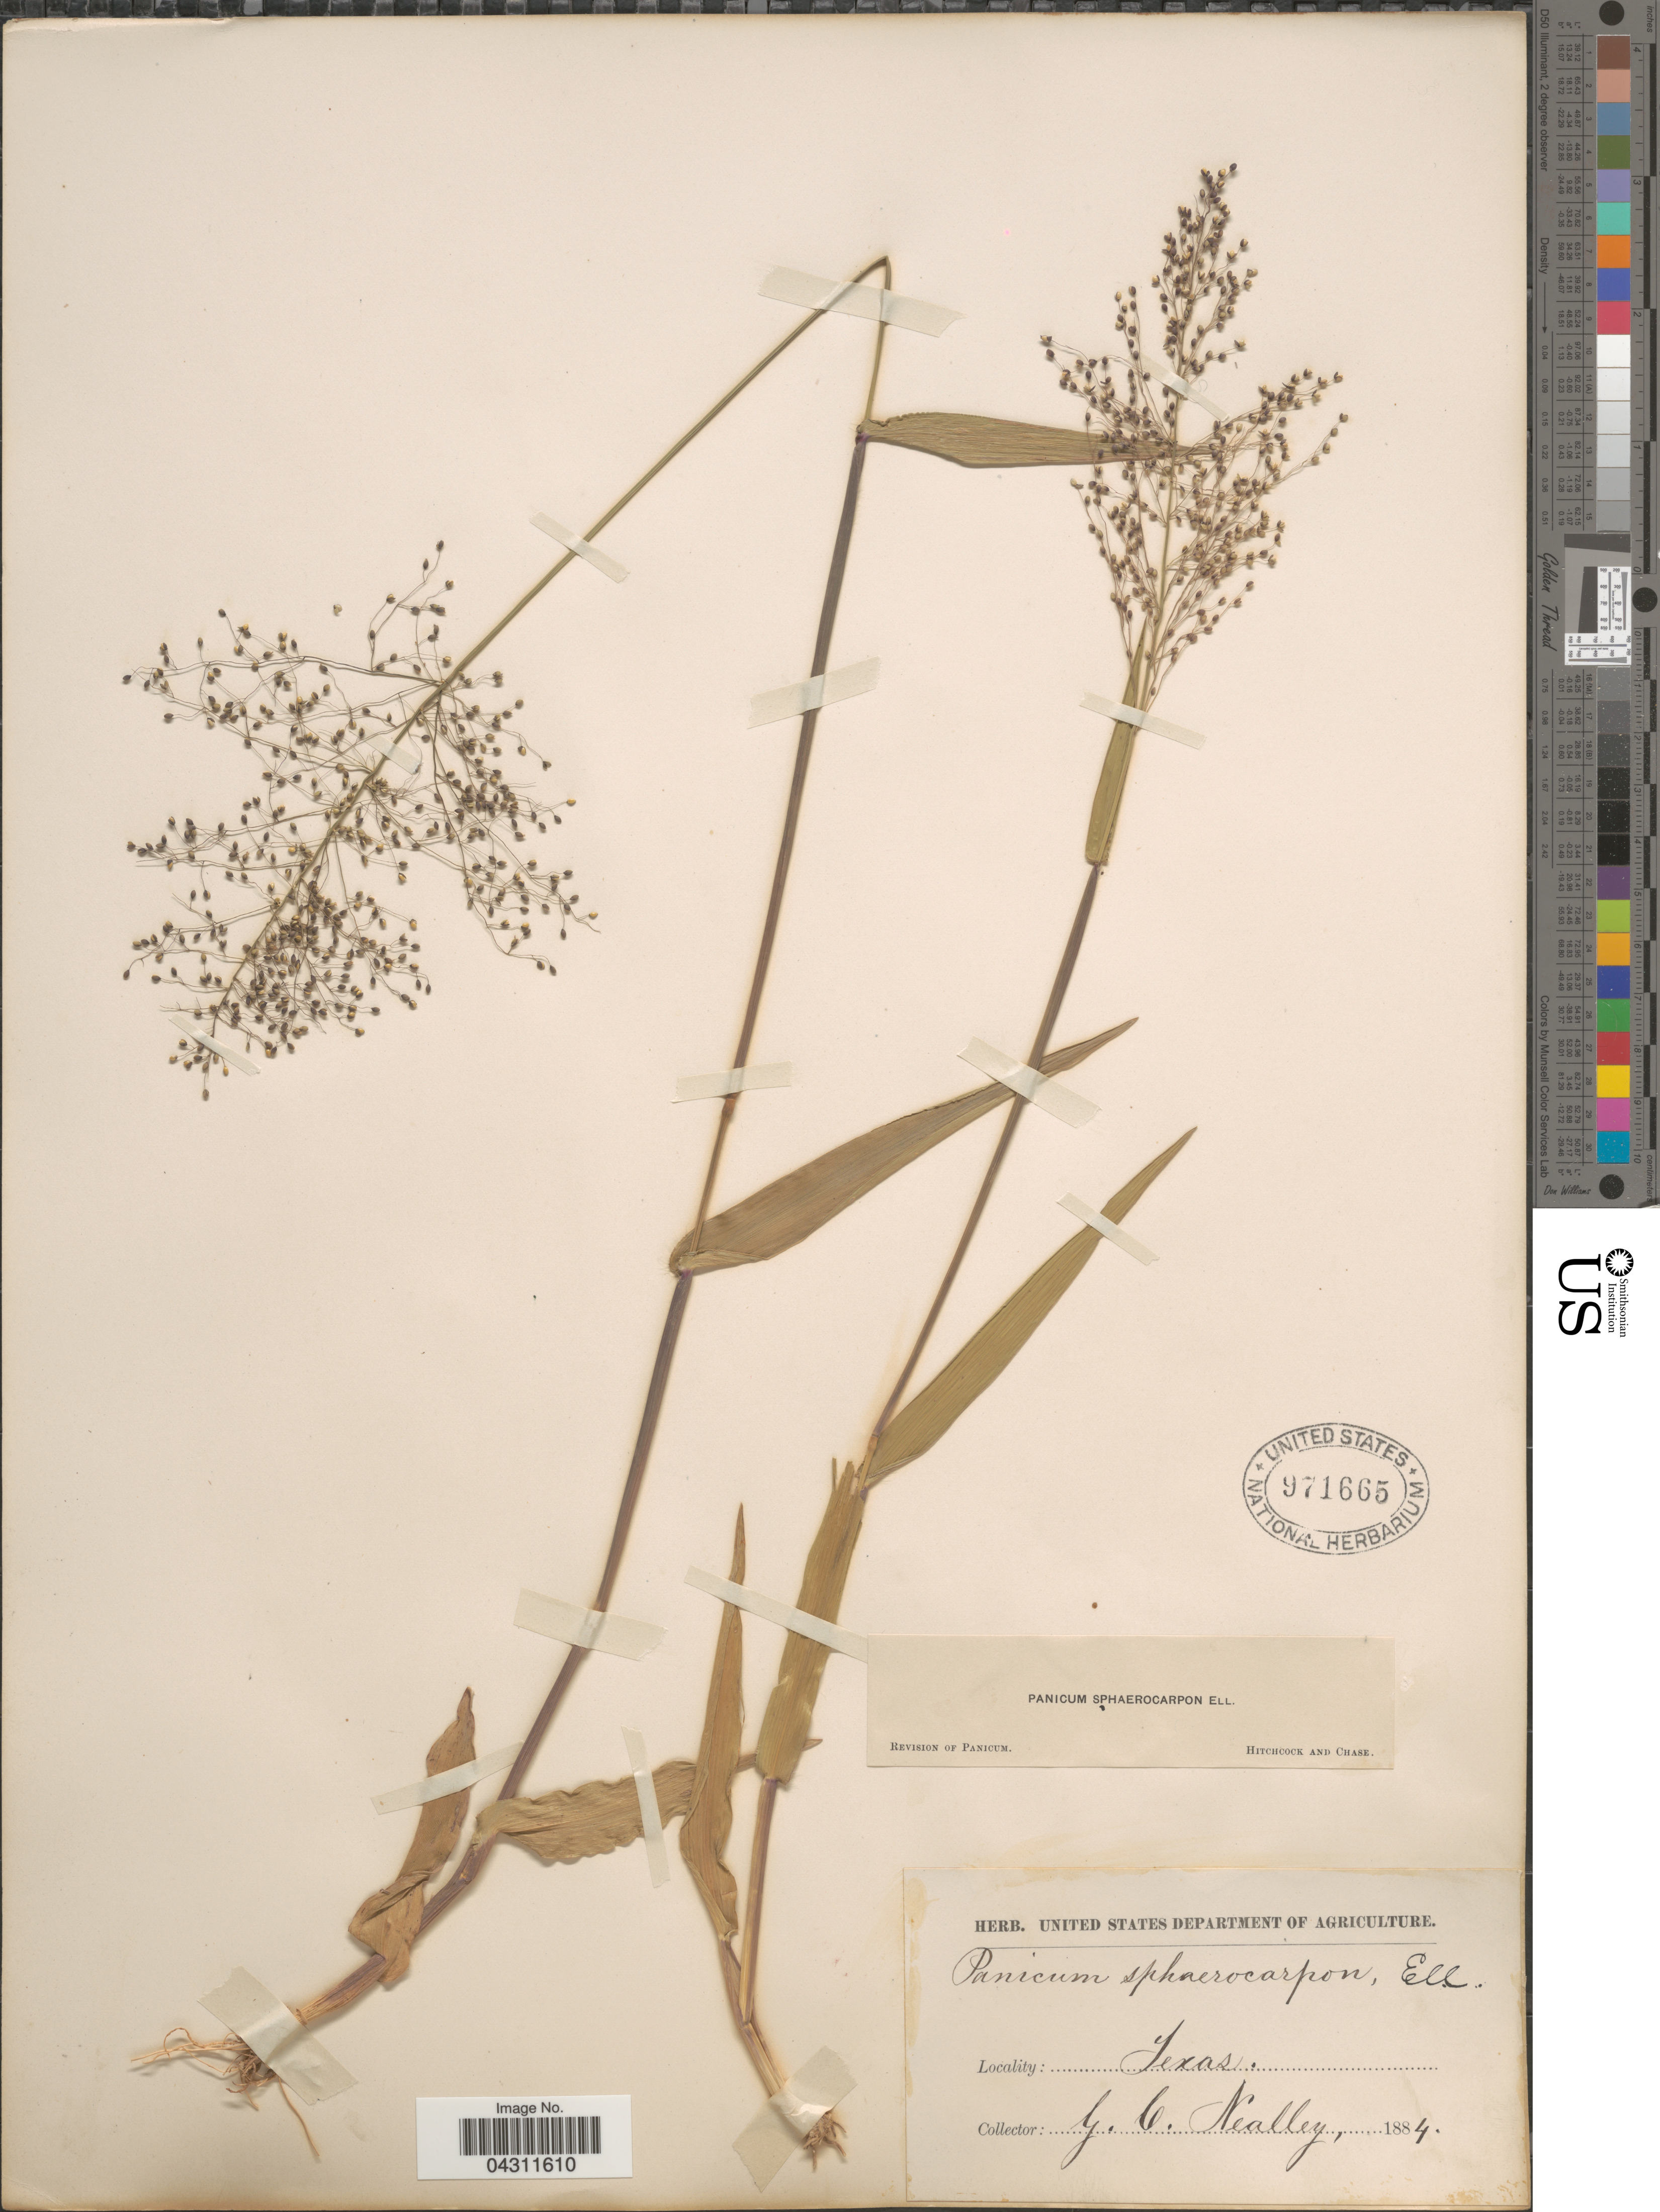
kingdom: Plantae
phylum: Tracheophyta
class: Liliopsida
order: Poales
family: Poaceae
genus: Dichanthelium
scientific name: Dichanthelium strigosum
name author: (Muhl. ex Elliott) Freckmann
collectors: G. Neally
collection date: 1884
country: United States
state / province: Texas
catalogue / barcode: US 971665